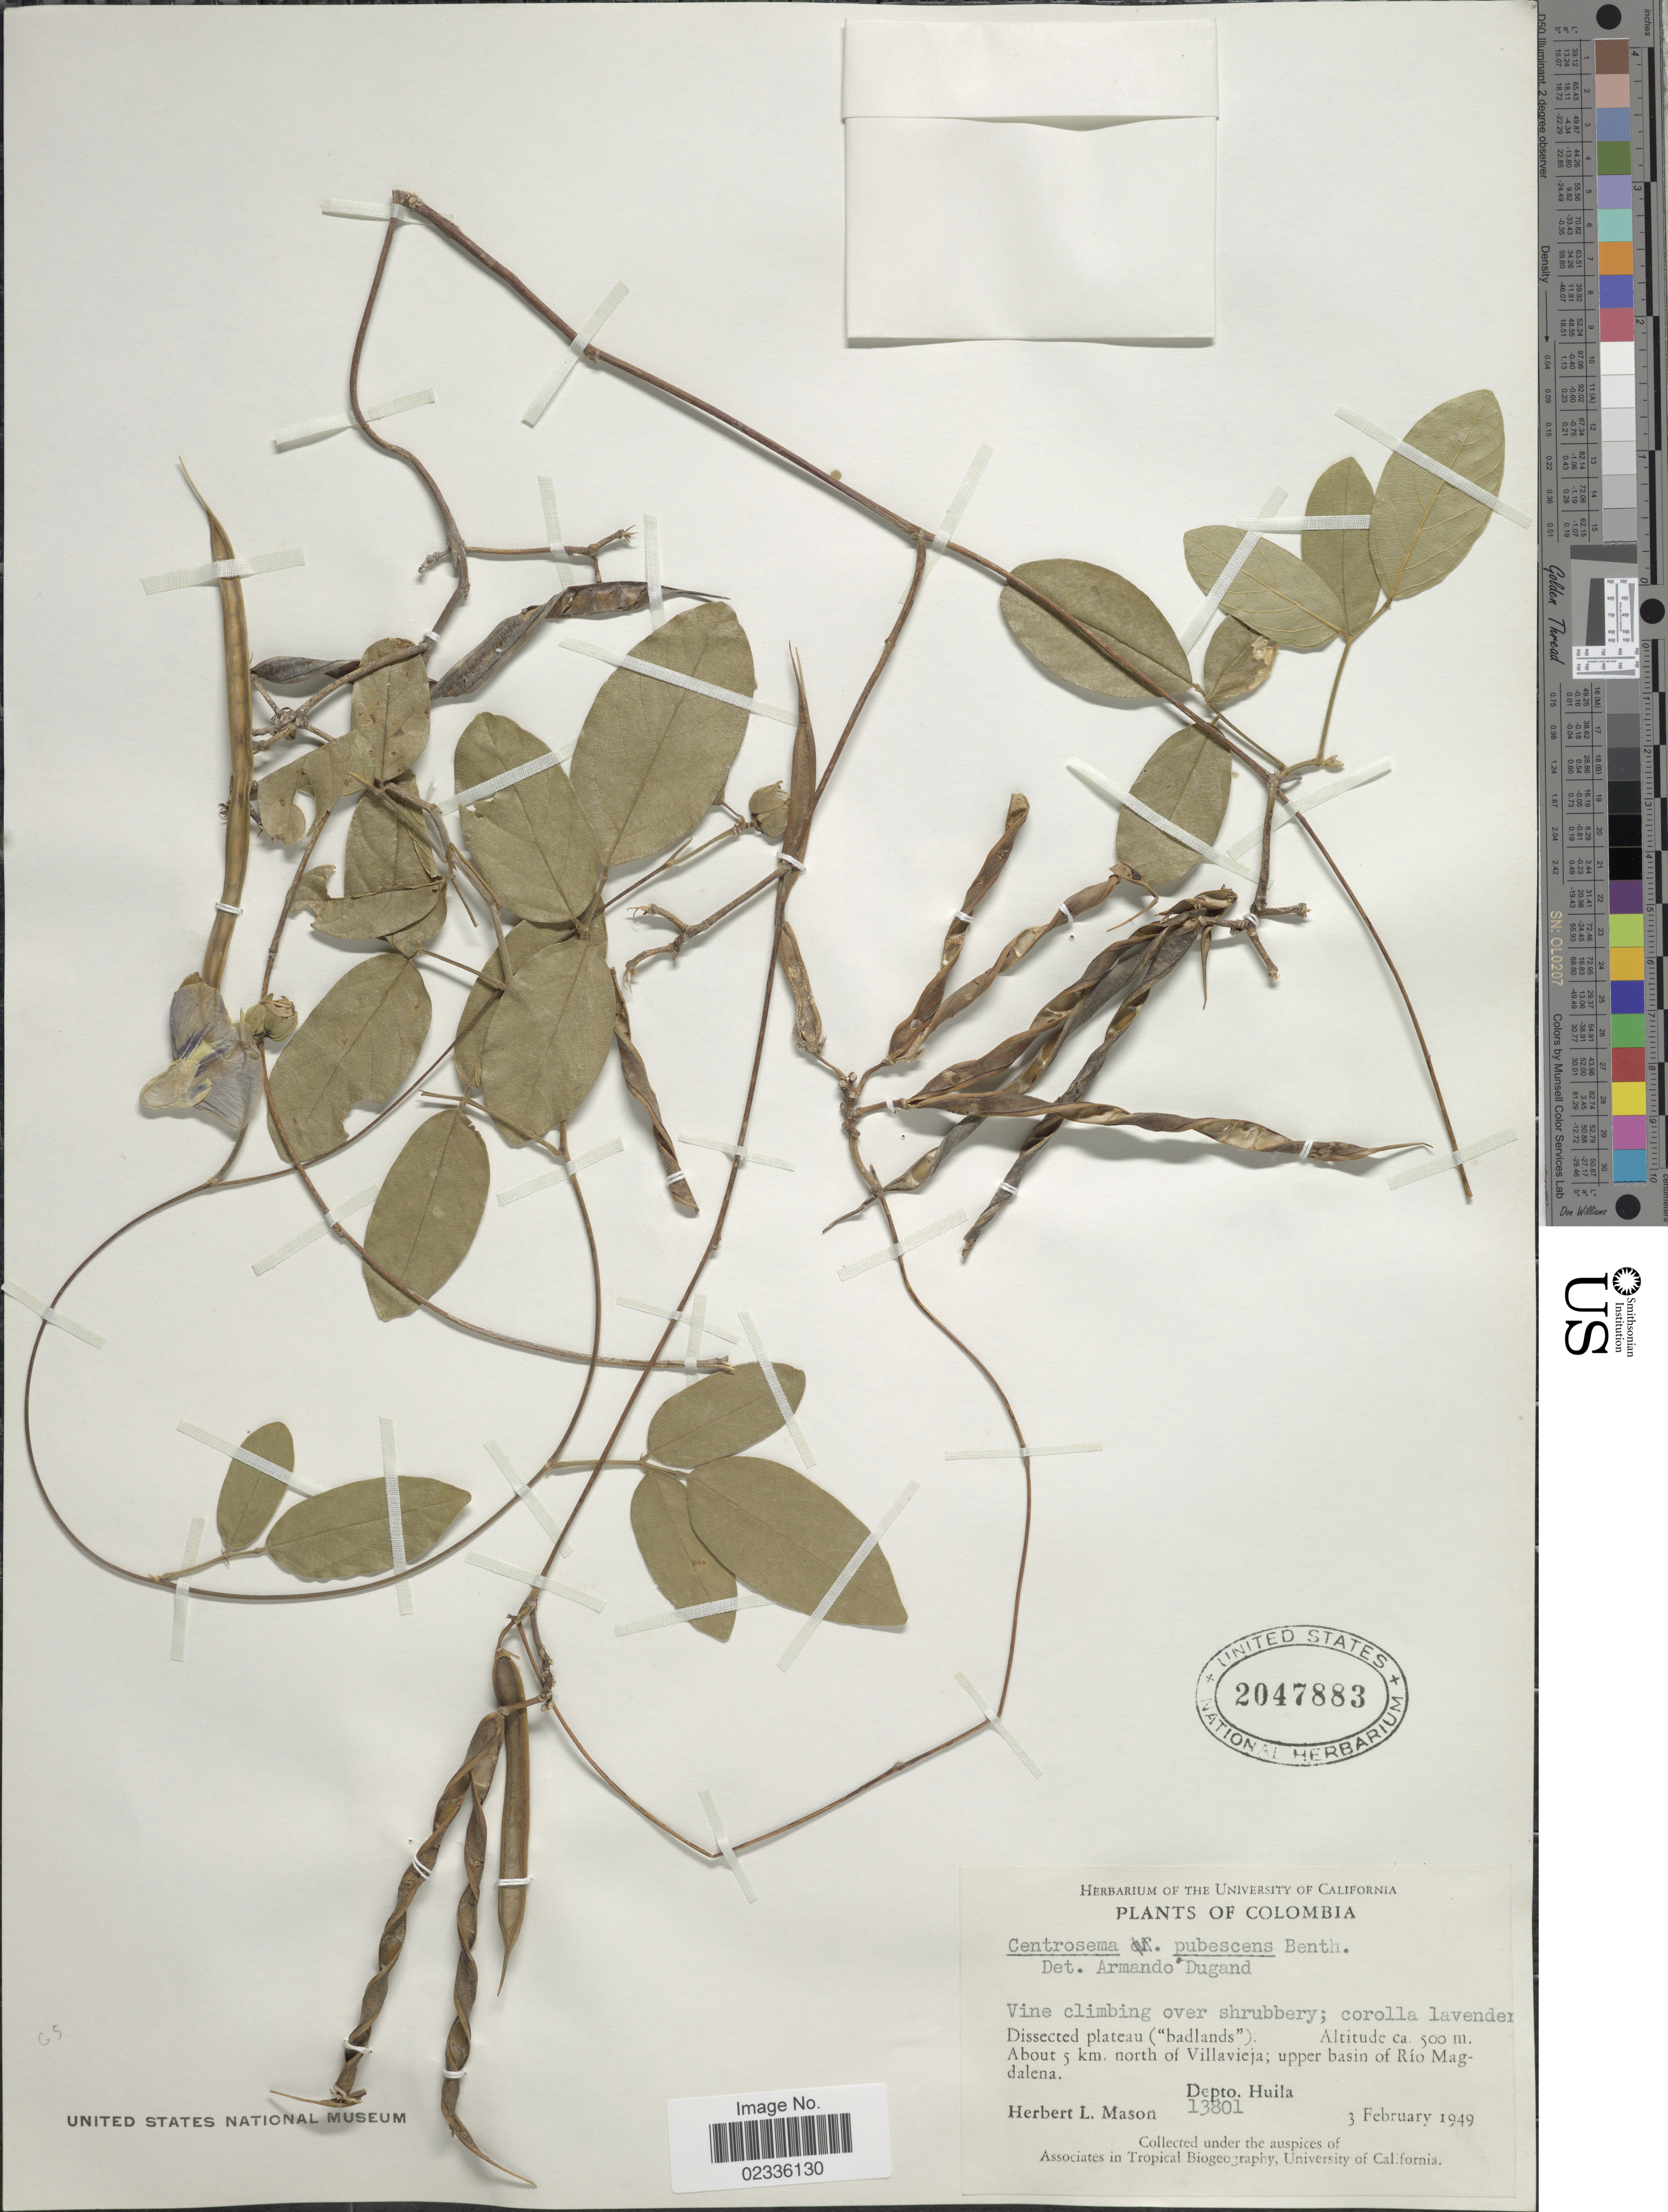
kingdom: Plantae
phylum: Tracheophyta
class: Magnoliopsida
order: Fabales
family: Fabaceae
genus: Centrosema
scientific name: Centrosema pubescens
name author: Benth.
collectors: H. L. Mason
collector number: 13801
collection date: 1949-02-03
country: Colombia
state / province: Huila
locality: Colombia. Dissected plateau ( "badlands") About 5 km. north of Villavieja; upper basin of Rio Magdalena.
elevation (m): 500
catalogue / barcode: US 2047883